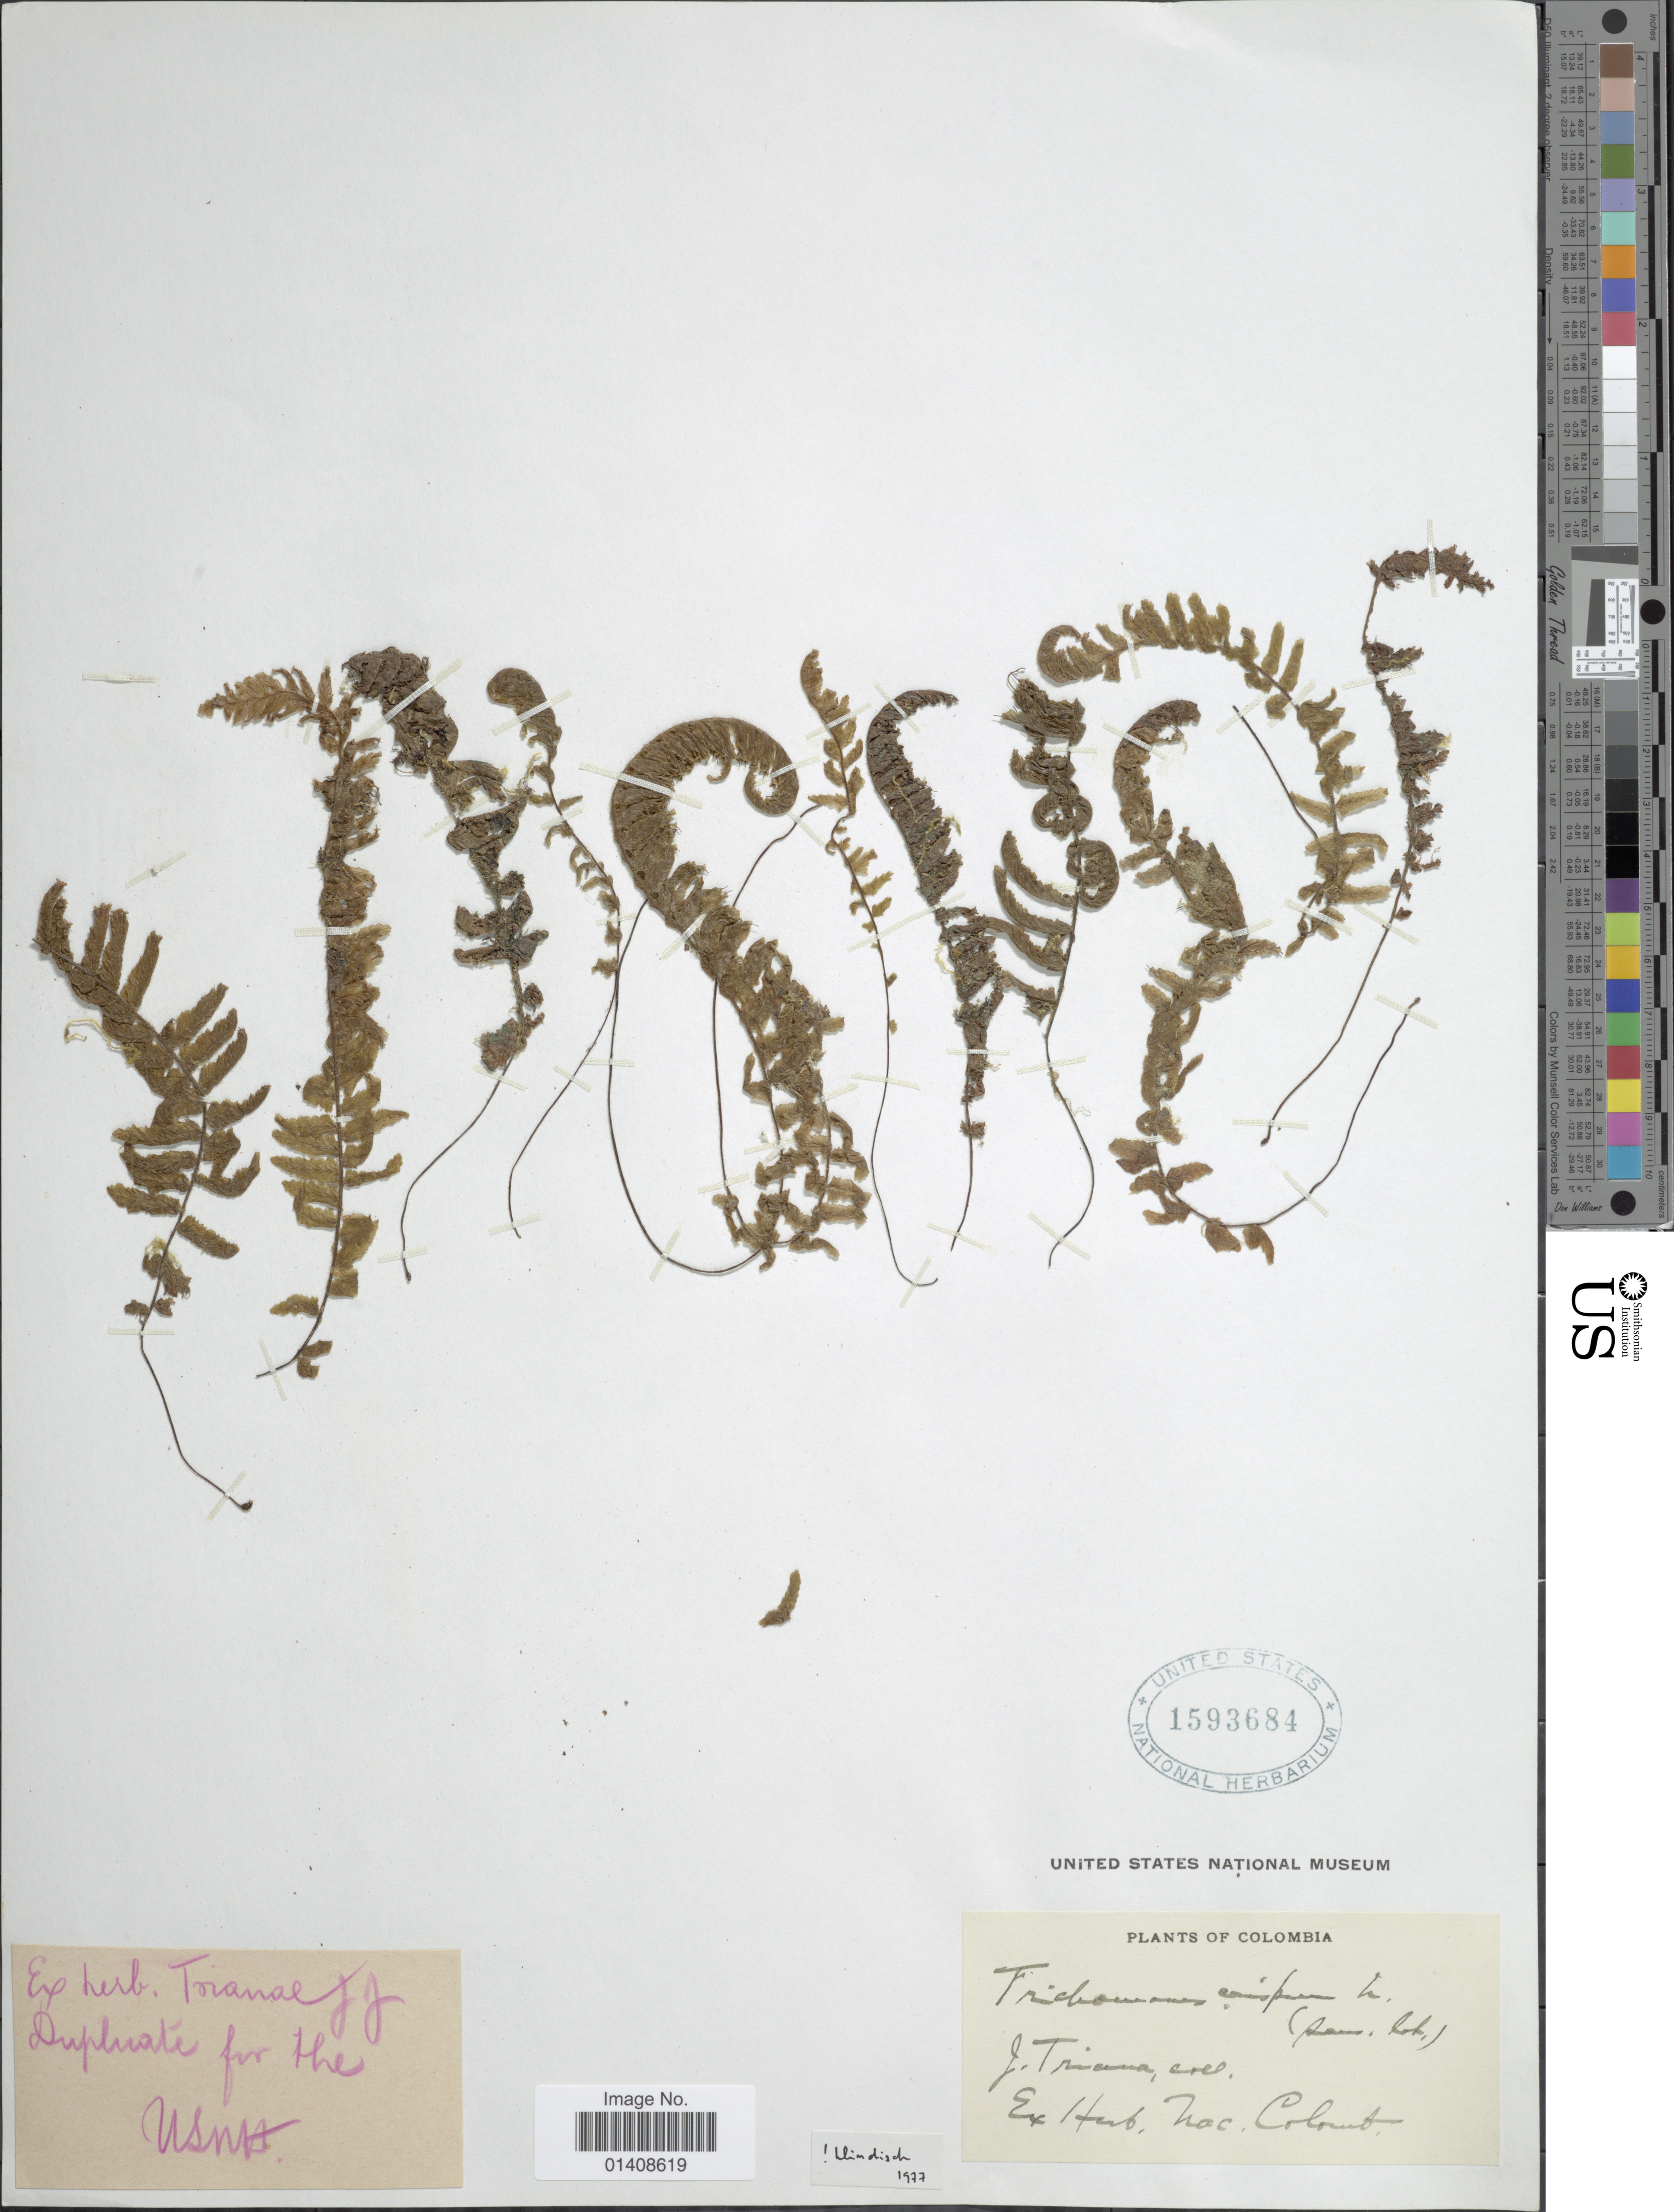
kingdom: Plantae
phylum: Tracheophyta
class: Polypodiopsida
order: Hymenophyllales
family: Hymenophyllaceae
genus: Trichomanes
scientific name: Trichomanes crispum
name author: L.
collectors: J. Triana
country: Colombia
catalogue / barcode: US 1593684